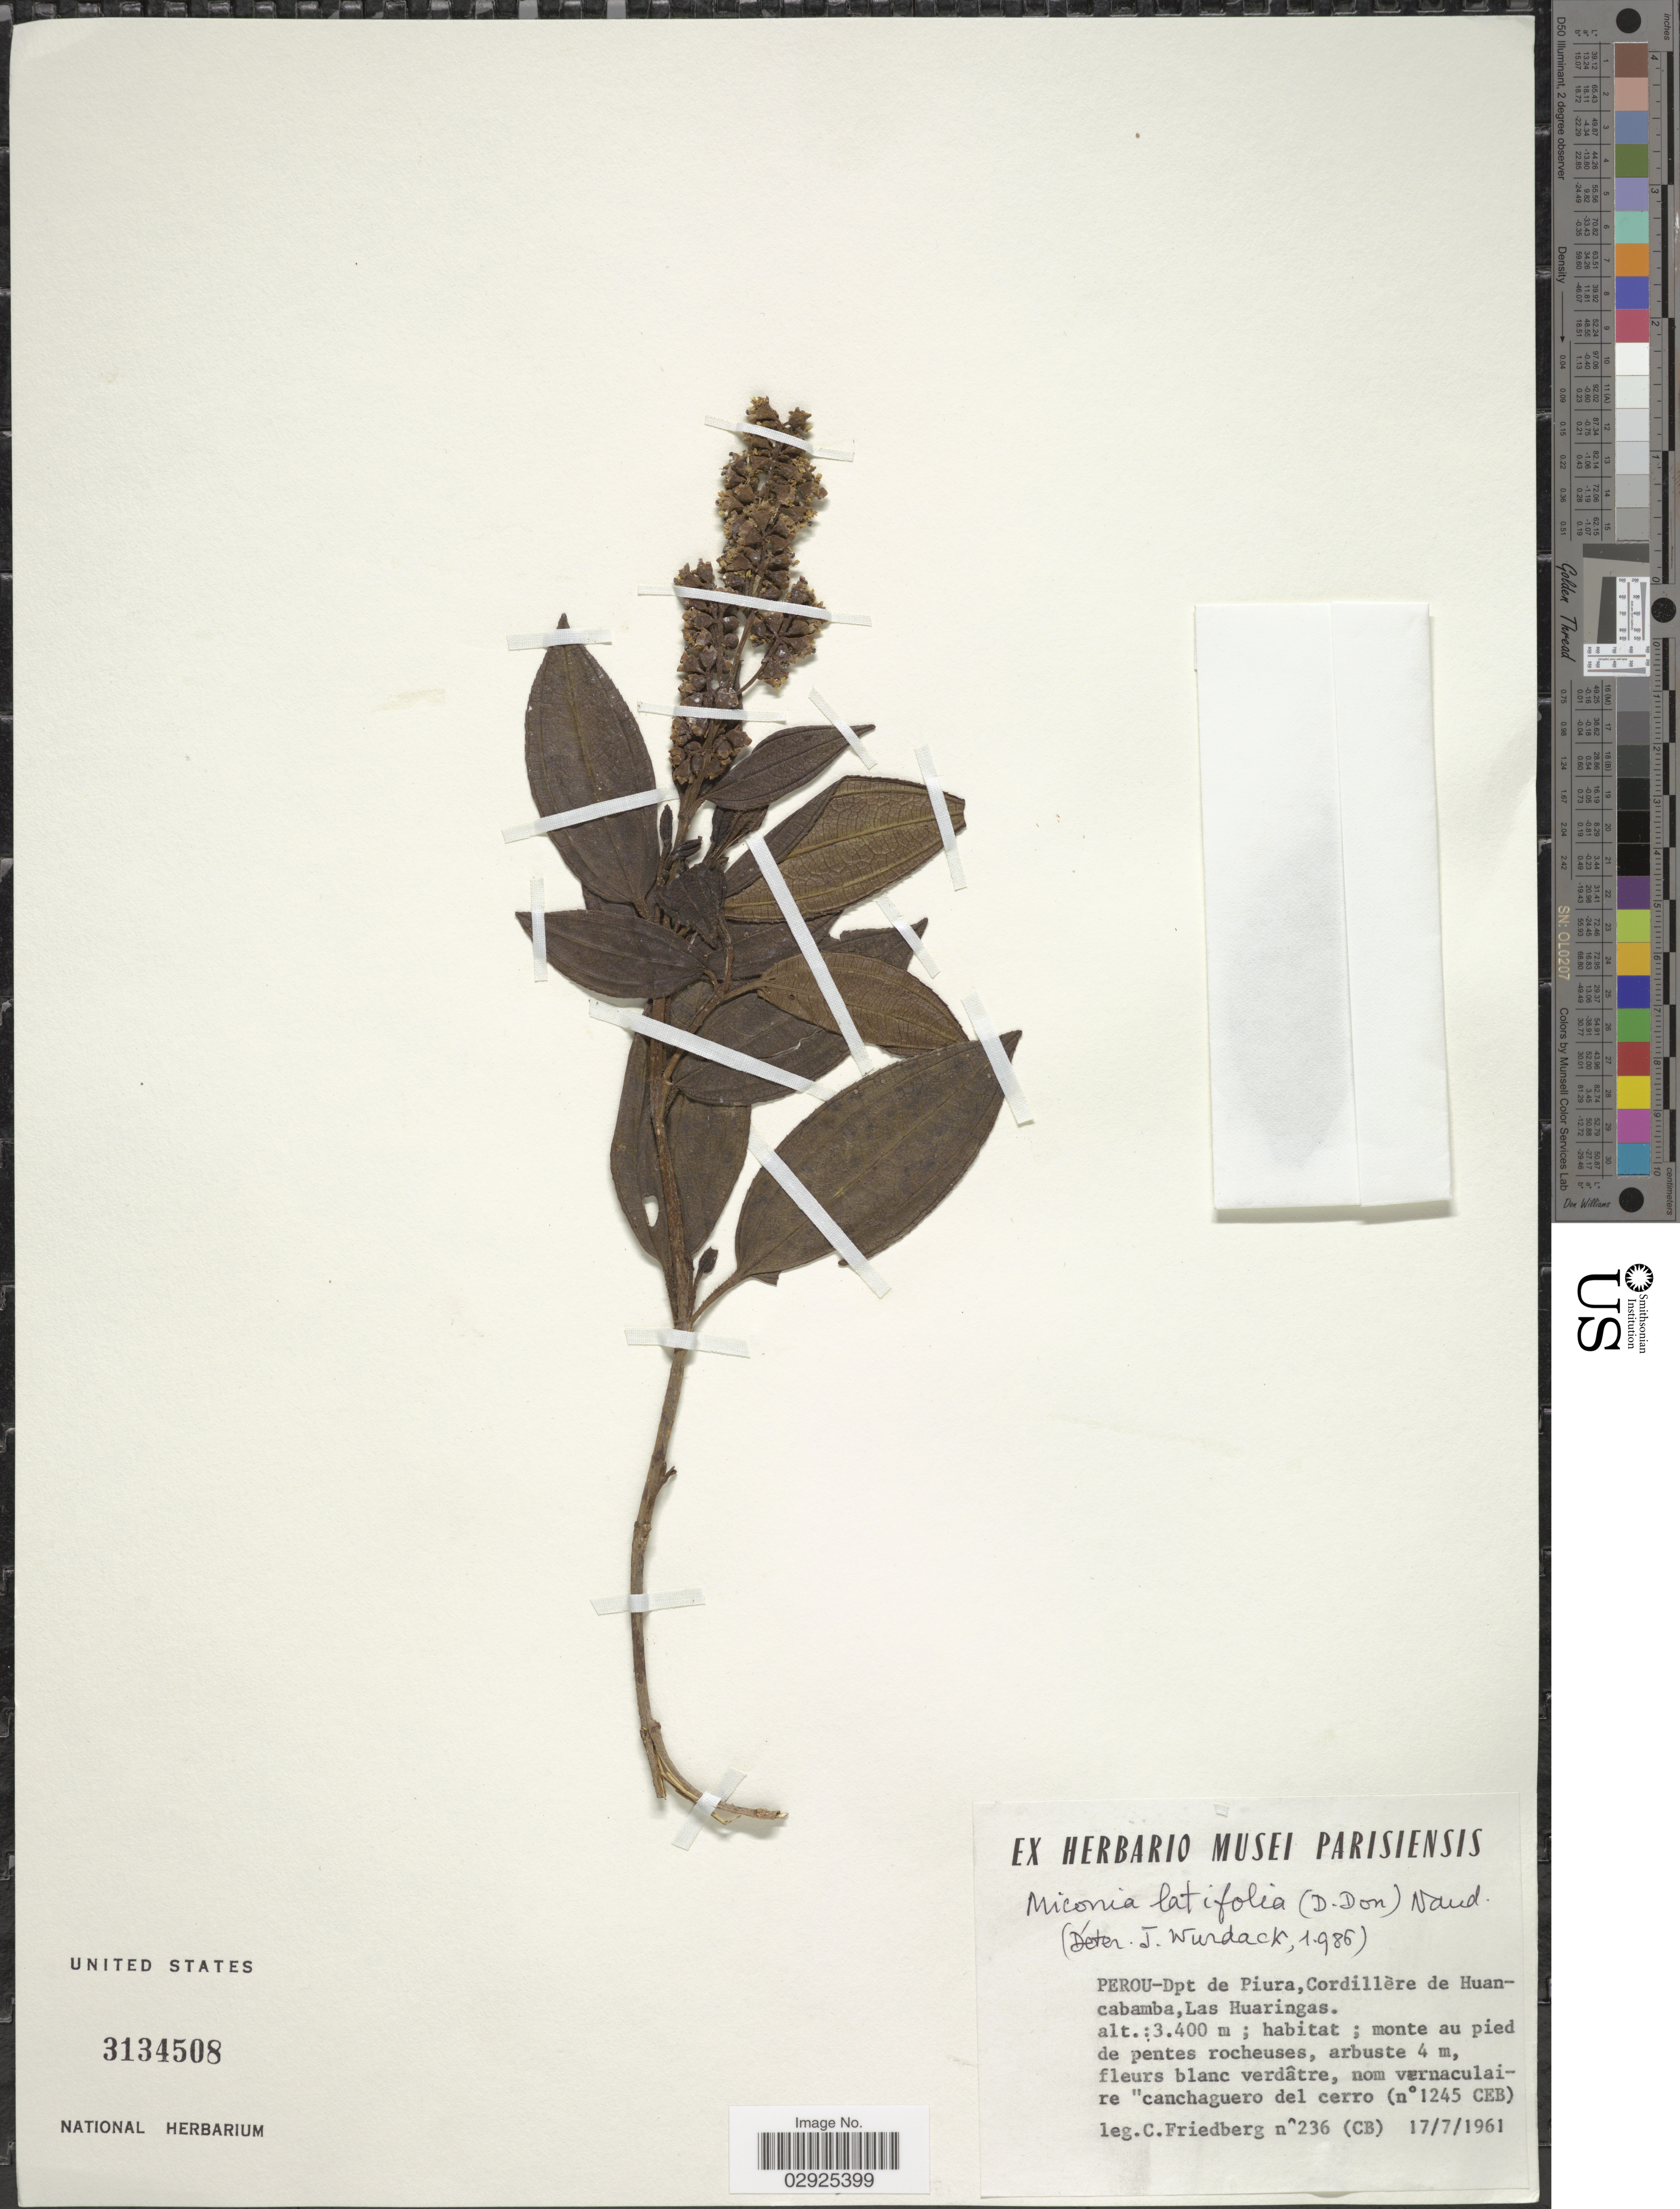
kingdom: Plantae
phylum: Tracheophyta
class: Magnoliopsida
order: Myrtales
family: Melastomataceae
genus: Miconia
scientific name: Miconia latifolia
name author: (D. Don) Naudin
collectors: C. Friedberg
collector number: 236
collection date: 1961-07-17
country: Peru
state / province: Piura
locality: Perou, Dpt de Piura, Cordillera de Huancabamba, Las Huaringas.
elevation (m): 3400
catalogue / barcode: US 3134508